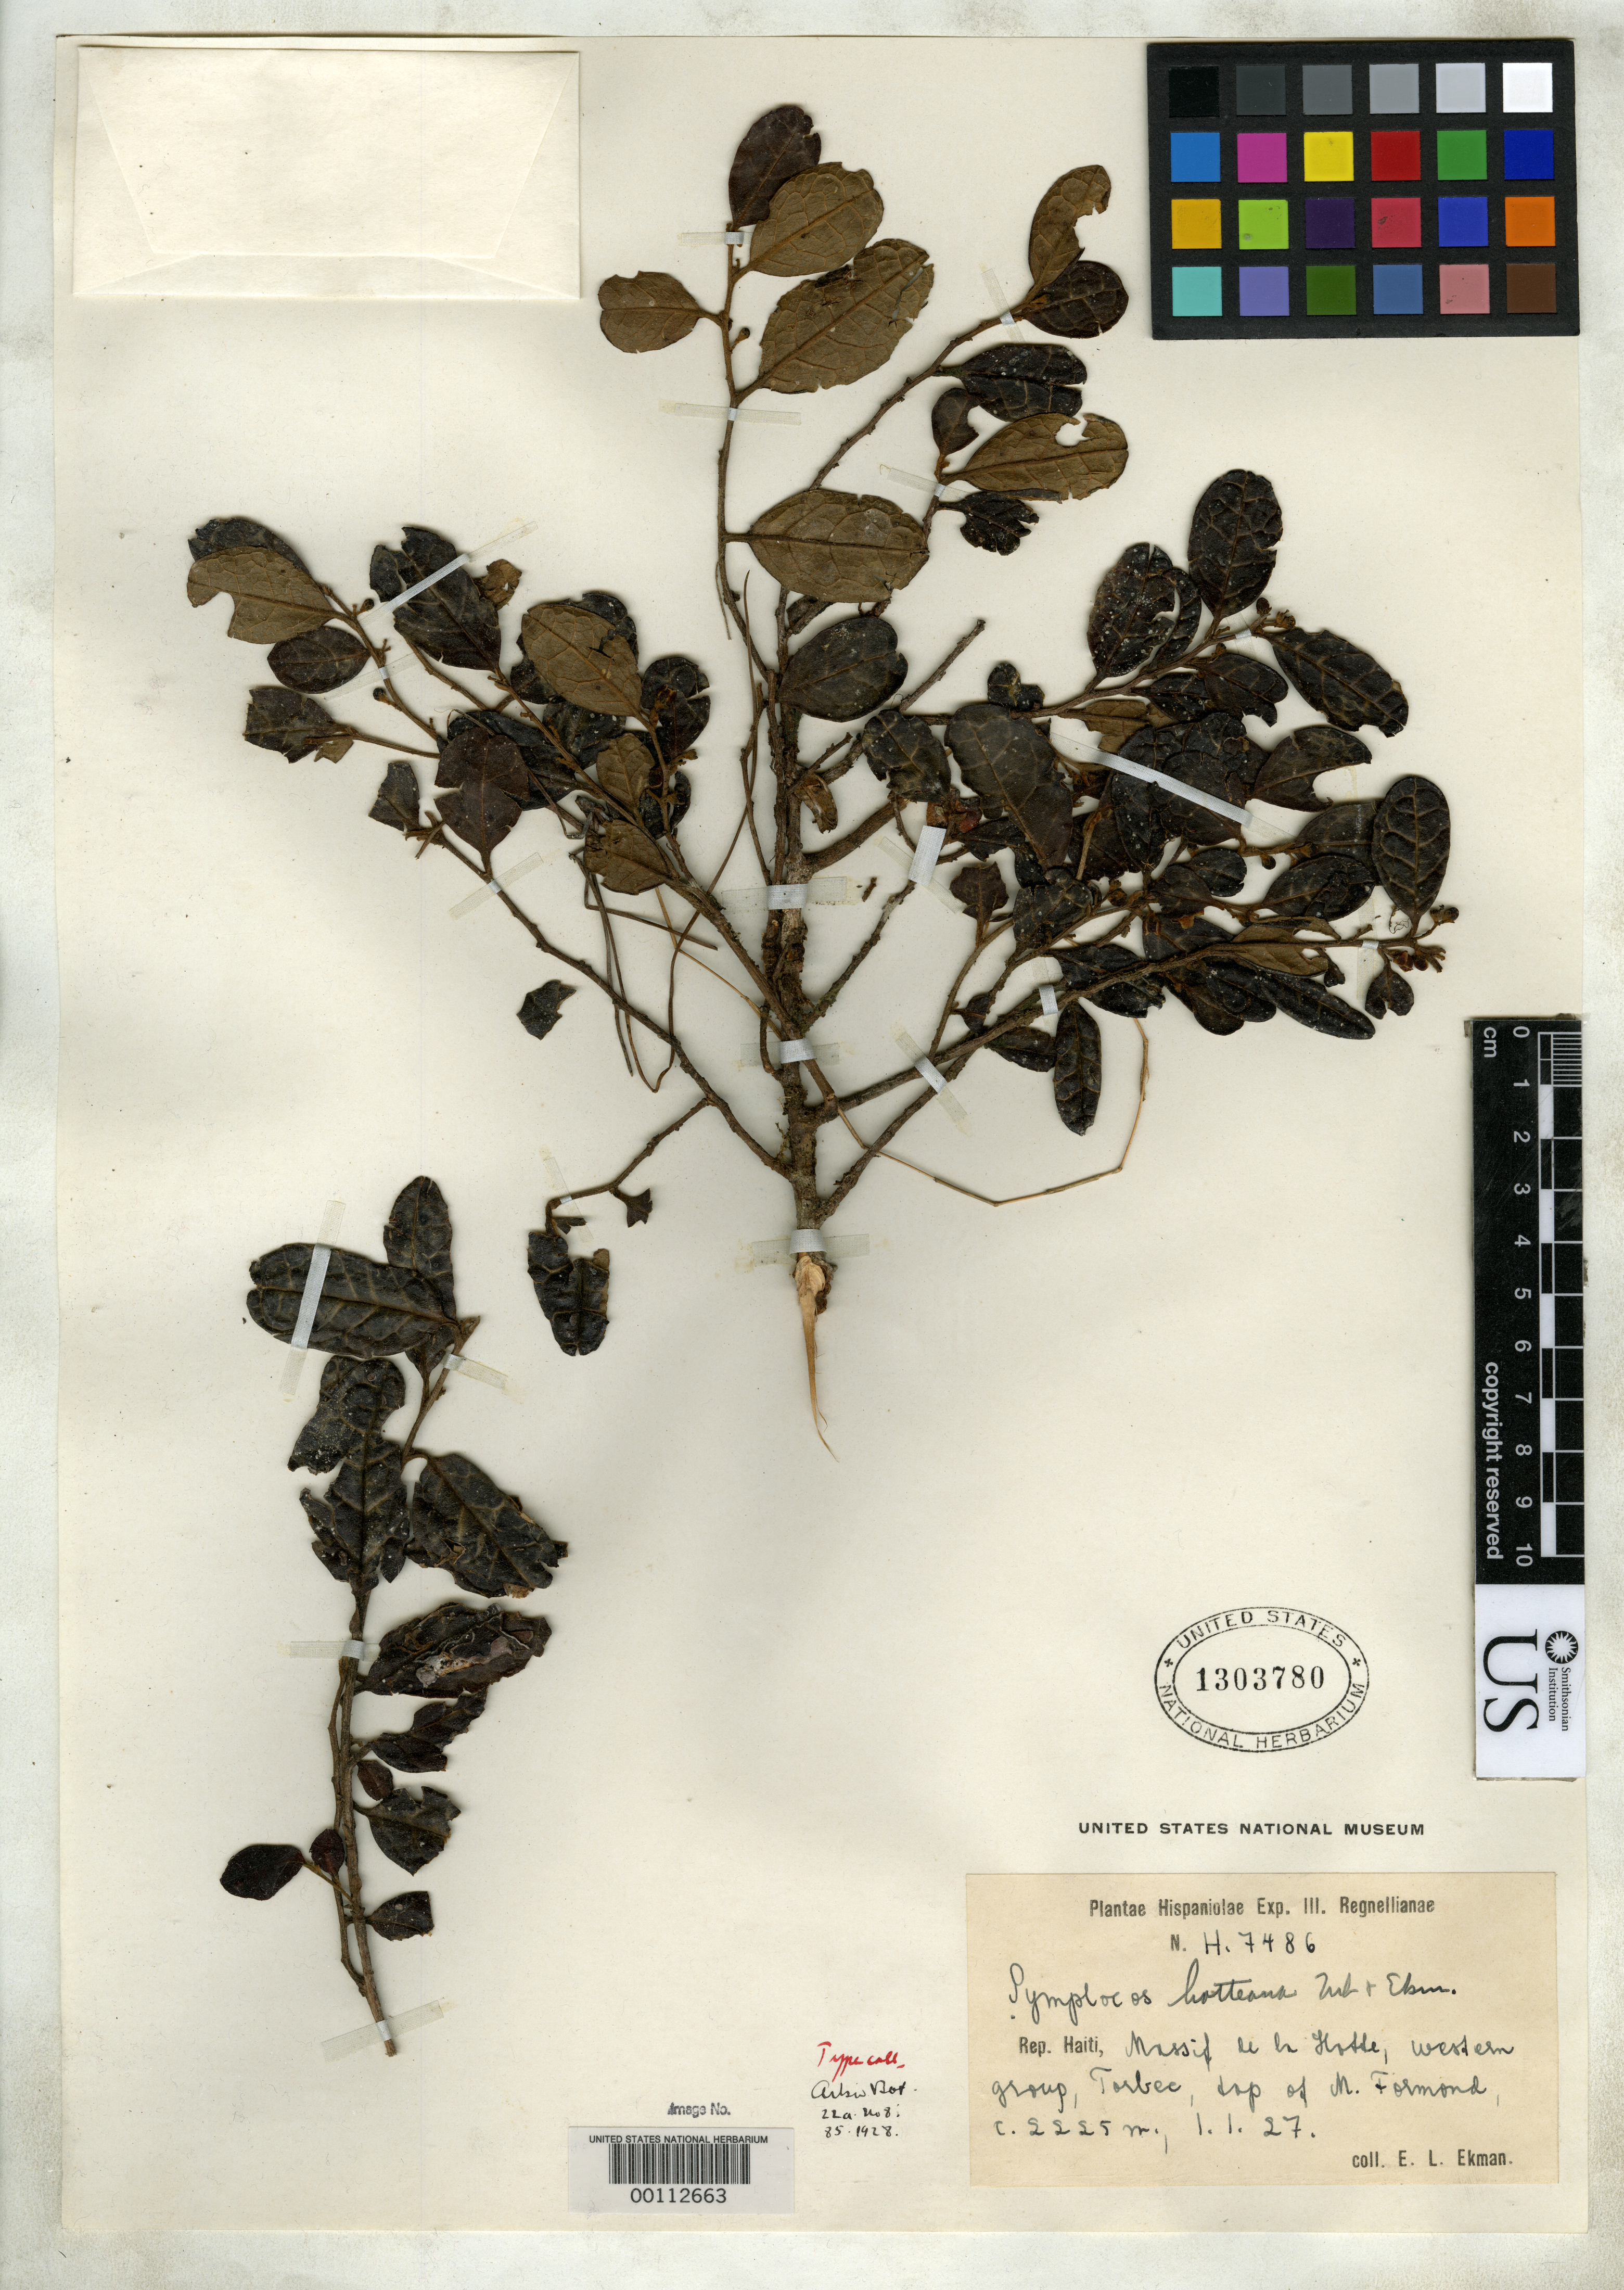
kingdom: Plantae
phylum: Tracheophyta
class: Magnoliopsida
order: Ericales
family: Symplocaceae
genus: Symplocos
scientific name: Symplocos hotteana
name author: Urb. & Ekman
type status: Isotype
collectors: E. L. Ekman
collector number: H 7486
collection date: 1927-01-01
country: Haiti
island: Hispaniola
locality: Massif de la Hotte, western group, near Torbec, top of M. Formond.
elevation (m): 2225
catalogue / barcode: US 1303780